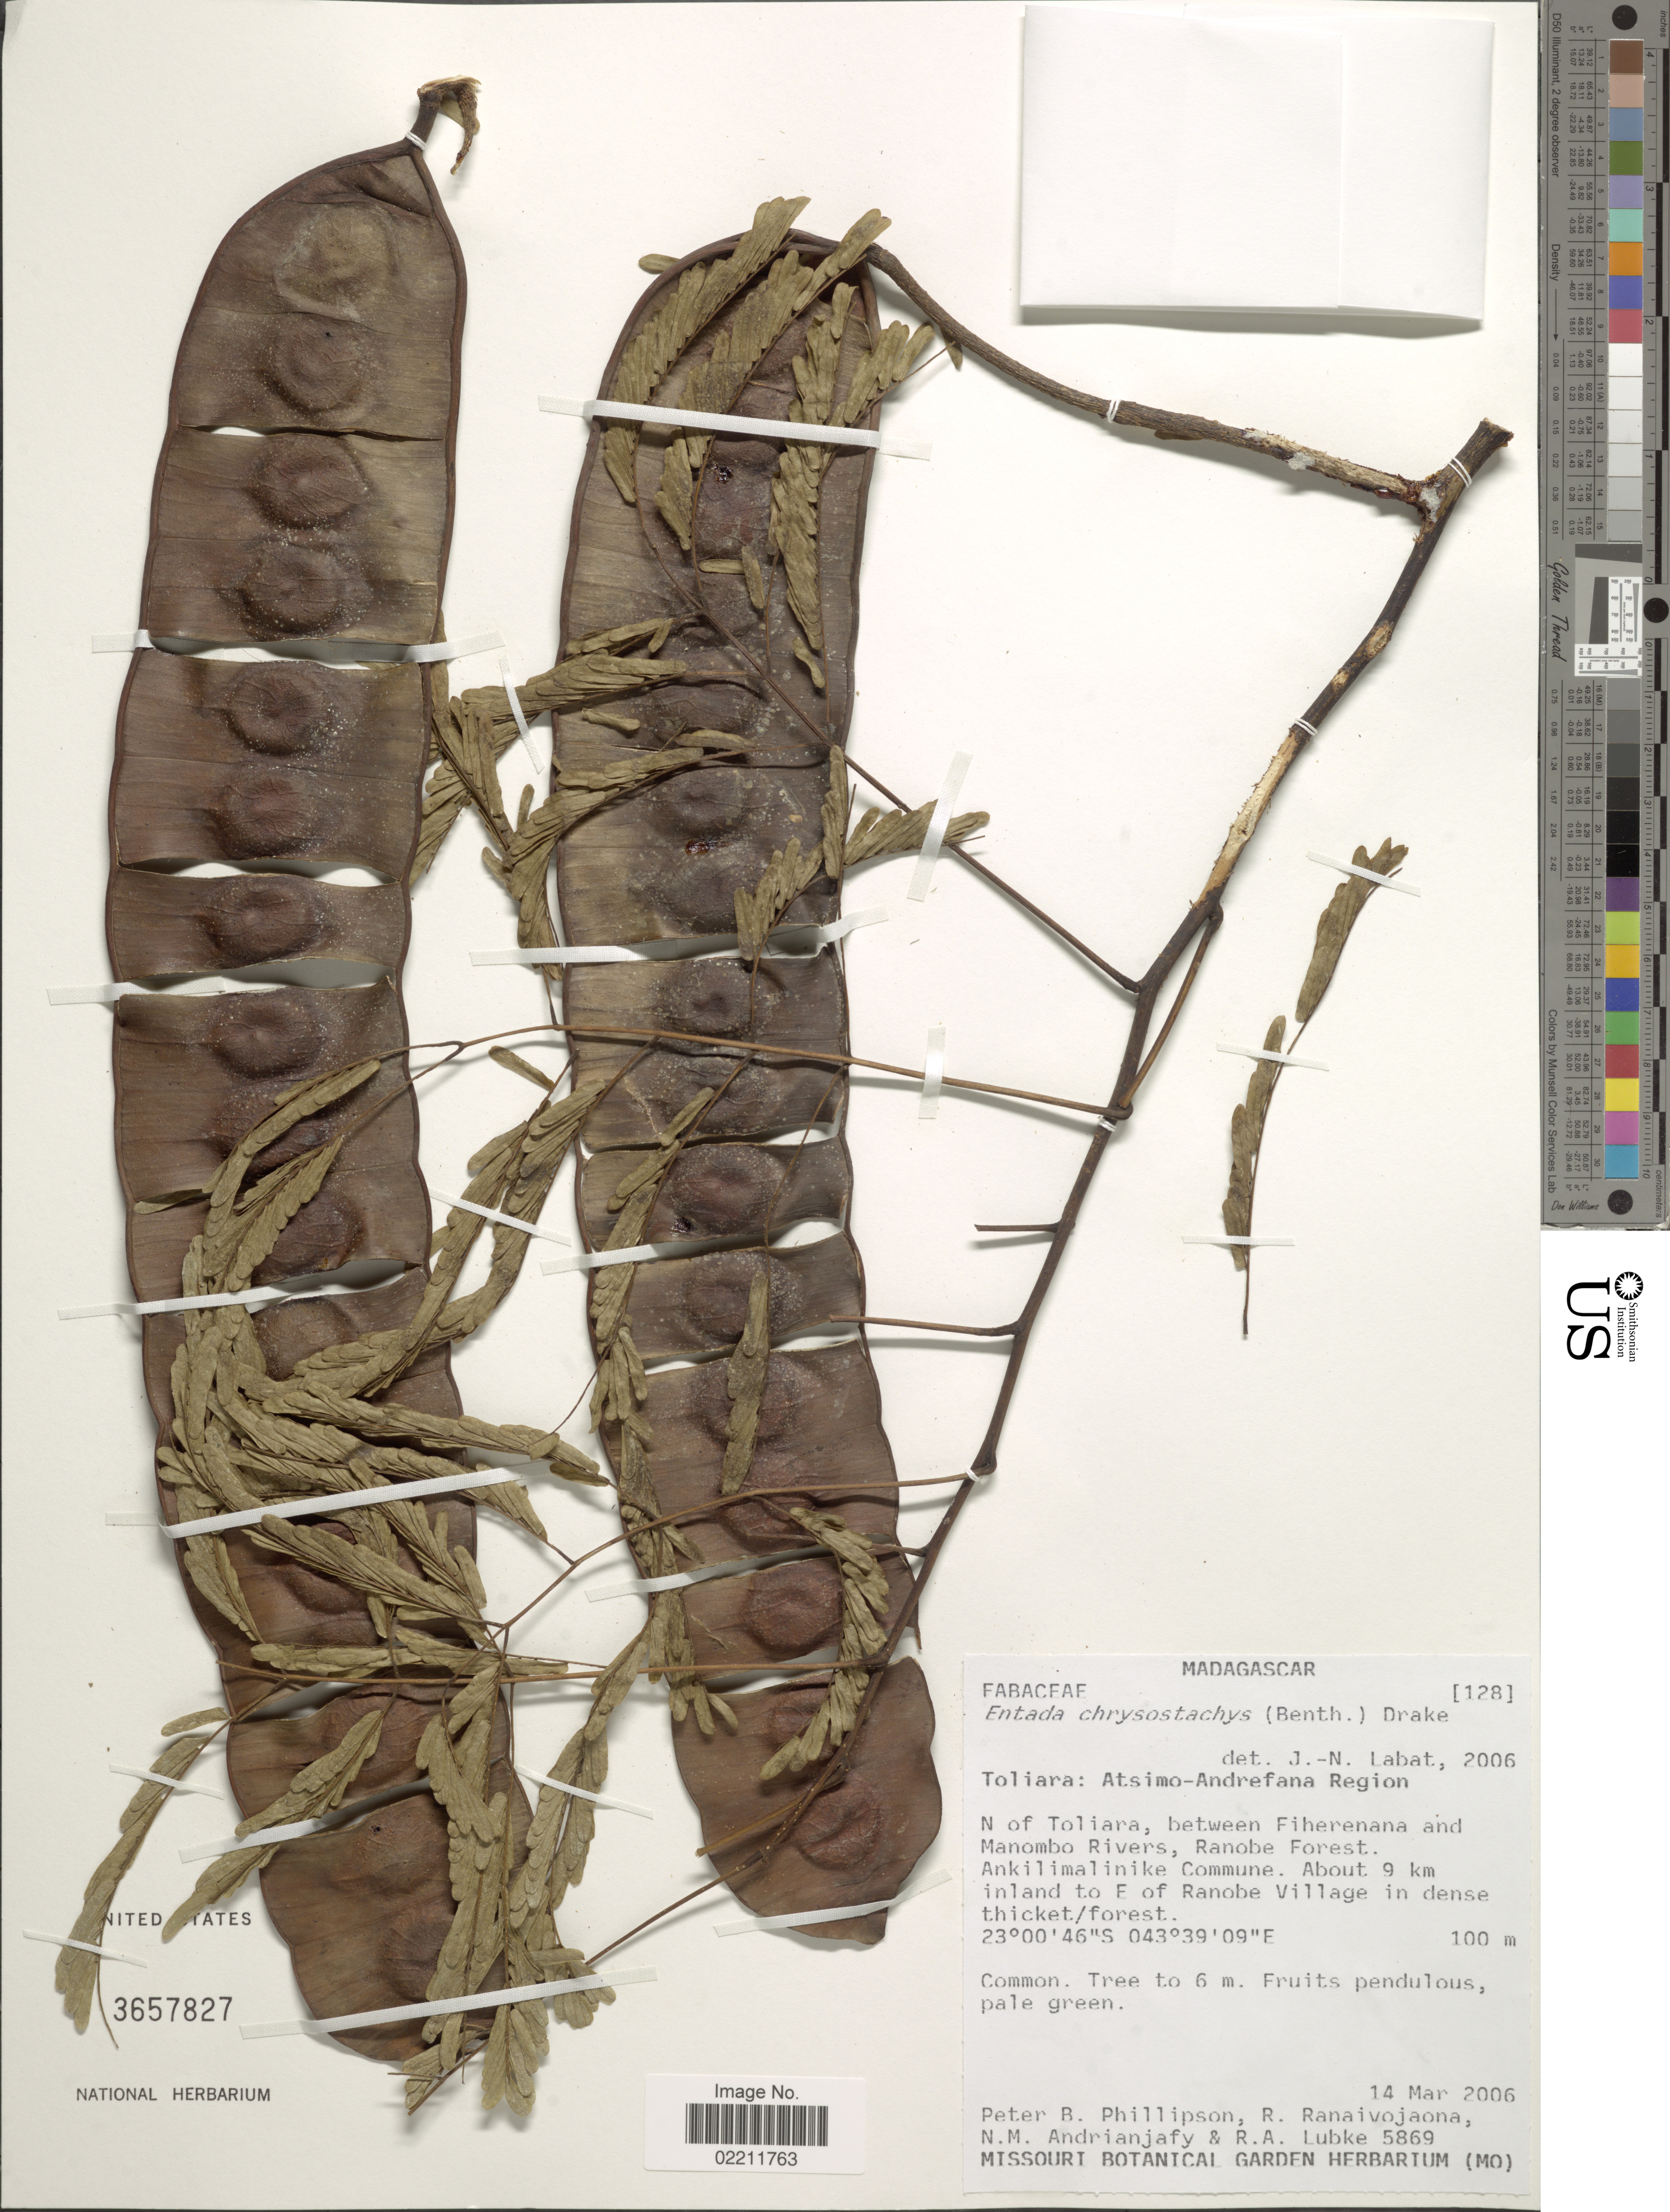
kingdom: Plantae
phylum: Tracheophyta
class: Magnoliopsida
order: Fabales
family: Fabaceae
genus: Entada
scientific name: Entada chrysostachys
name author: Drake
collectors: P. B. Phillipson, R. Ranaivojaona, N. M. Andrianjafy & R. Lubke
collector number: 5869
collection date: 2006-03-14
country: Madagascar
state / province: Atsimo-Andrefana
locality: Toliara: Atsimo - Andrefana Region, N of Toliara, between Fiherenana and Manobo Rivers, ranobe Forest. Akilimalinike Commune, About 9 km inland to E of Ranobe village in dense thicket.forest.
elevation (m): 100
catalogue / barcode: US 3657827